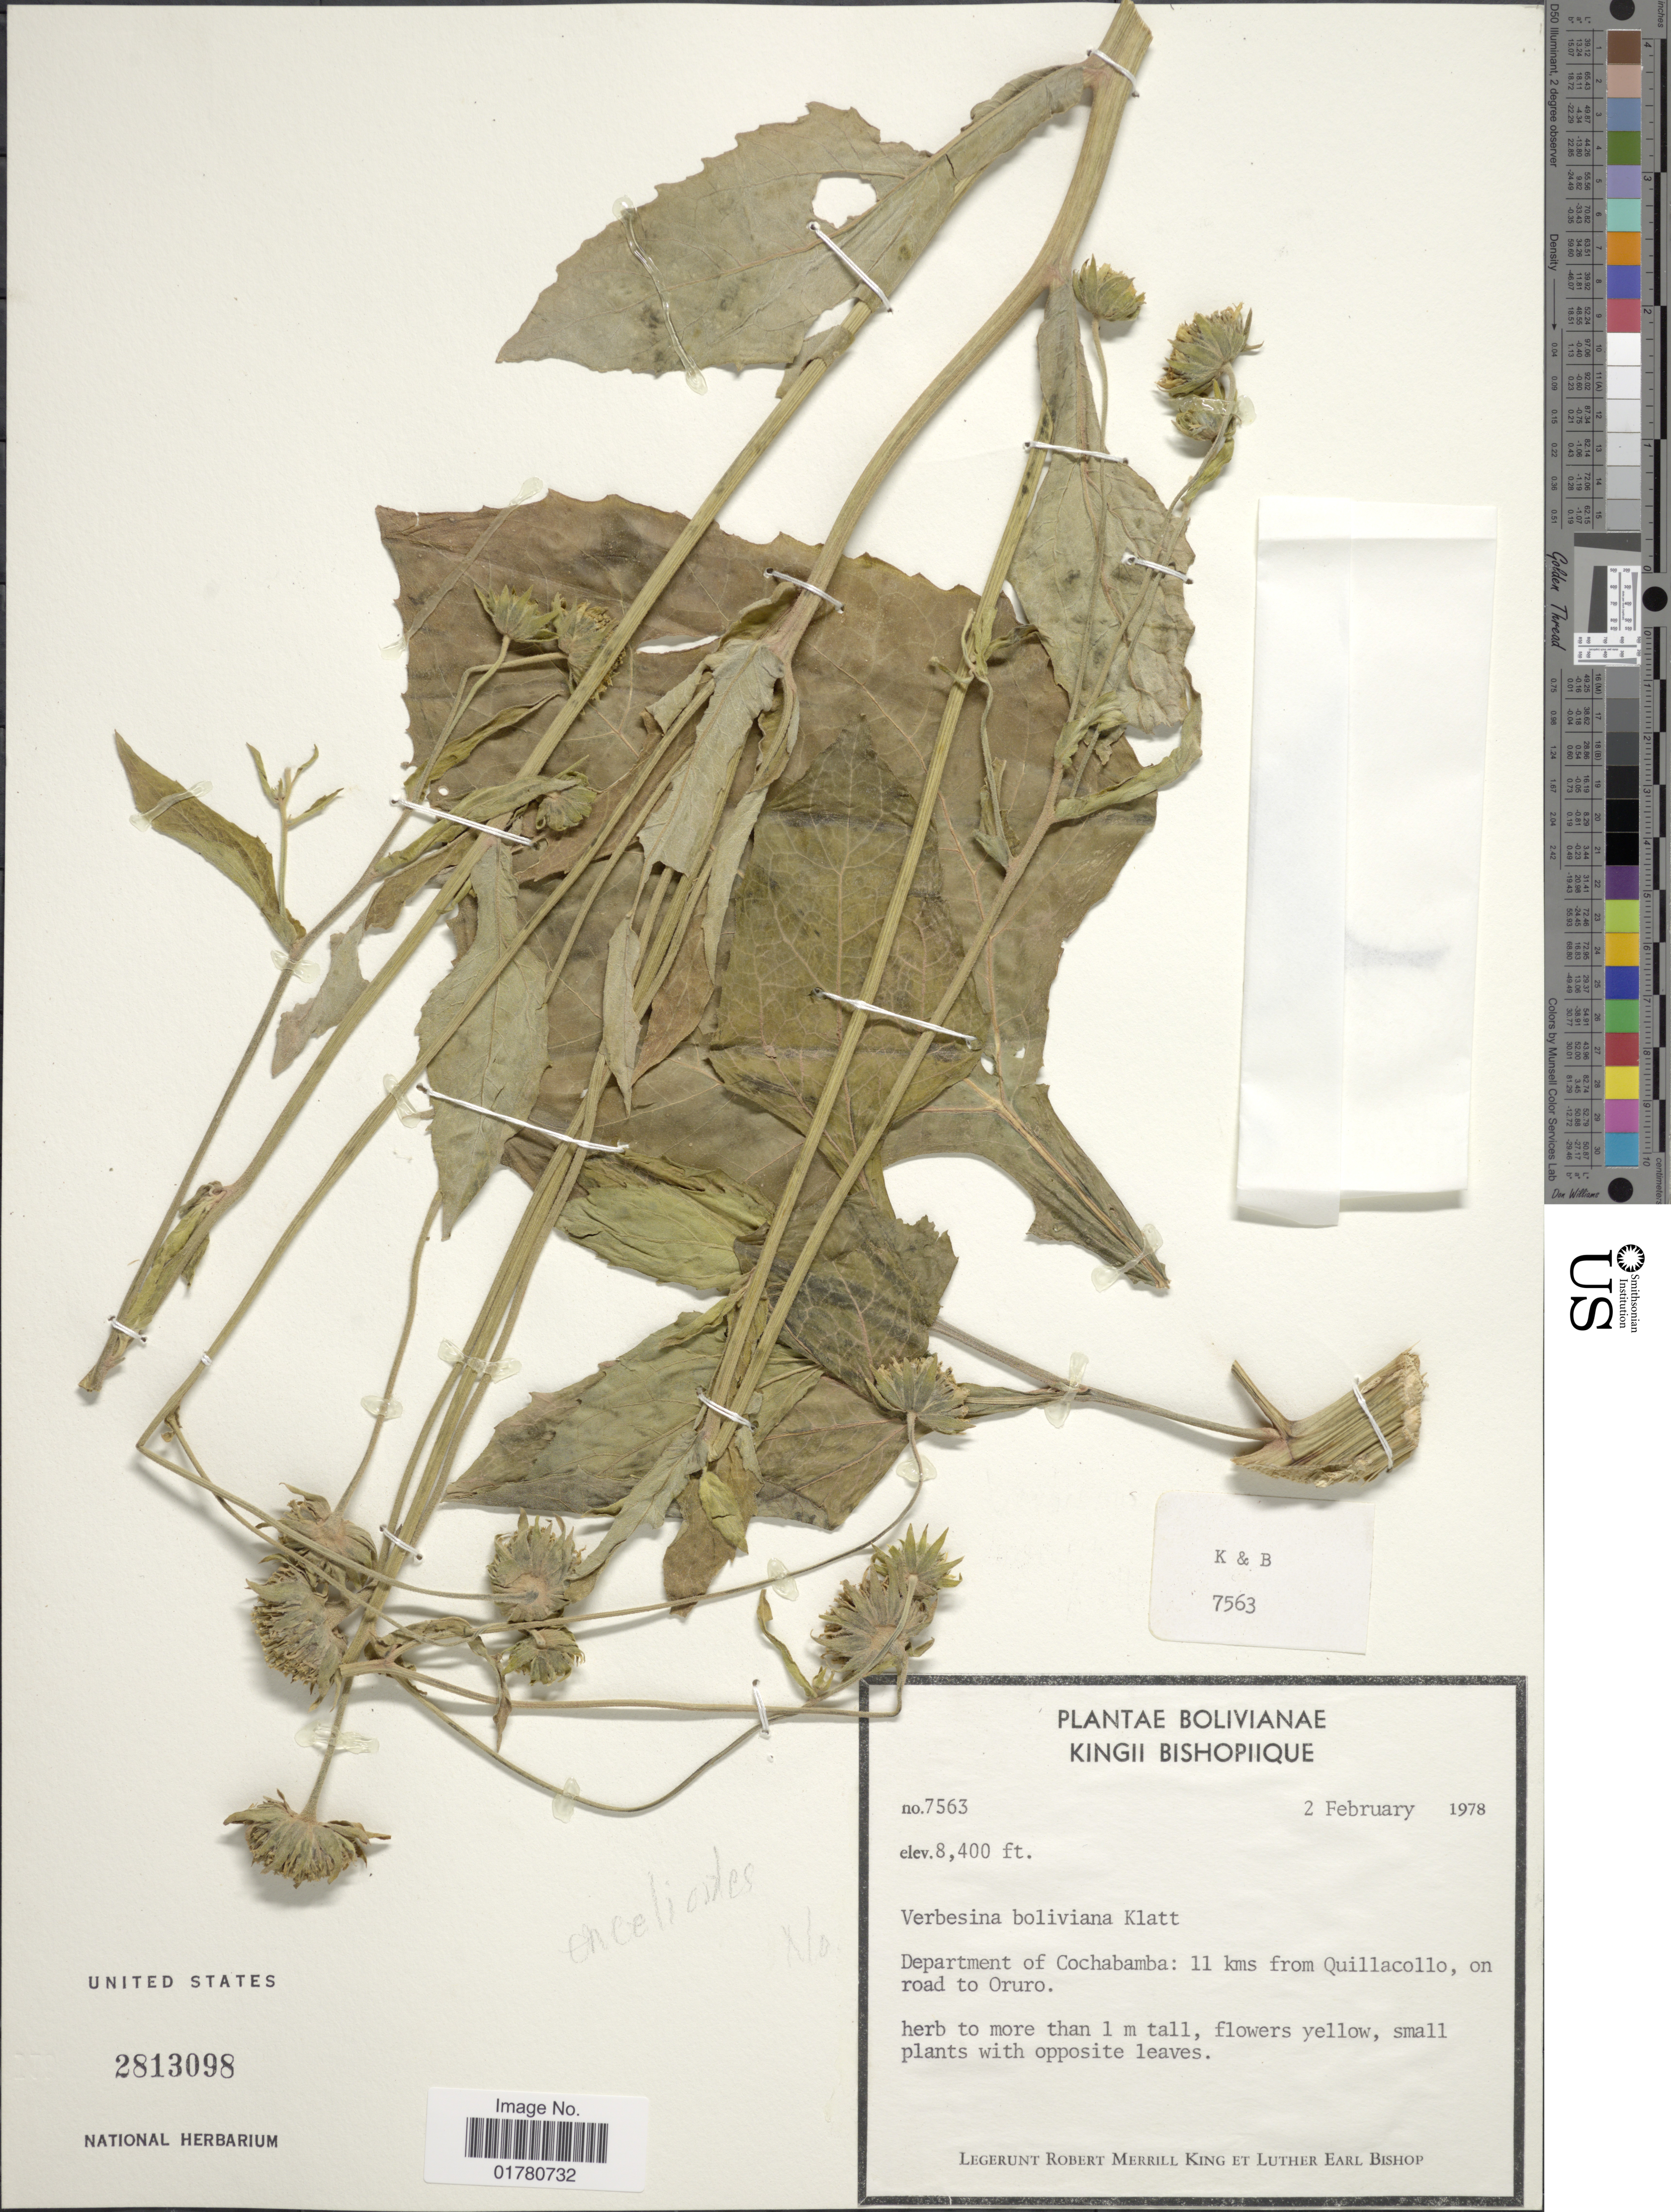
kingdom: Plantae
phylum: Tracheophyta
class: Magnoliopsida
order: Asterales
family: Asteraceae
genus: Verbesina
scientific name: Verbesina encelioides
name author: (Cav.) Benth. & Hook. ex A. Gray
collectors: R. M. King & L. E. Bishop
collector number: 7563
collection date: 1978-02-02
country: Bolivia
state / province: Cochabamba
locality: Department of Cochabamba: 11 kms from Quillacolo, on road to Oruro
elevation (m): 2560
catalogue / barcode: US 2813098